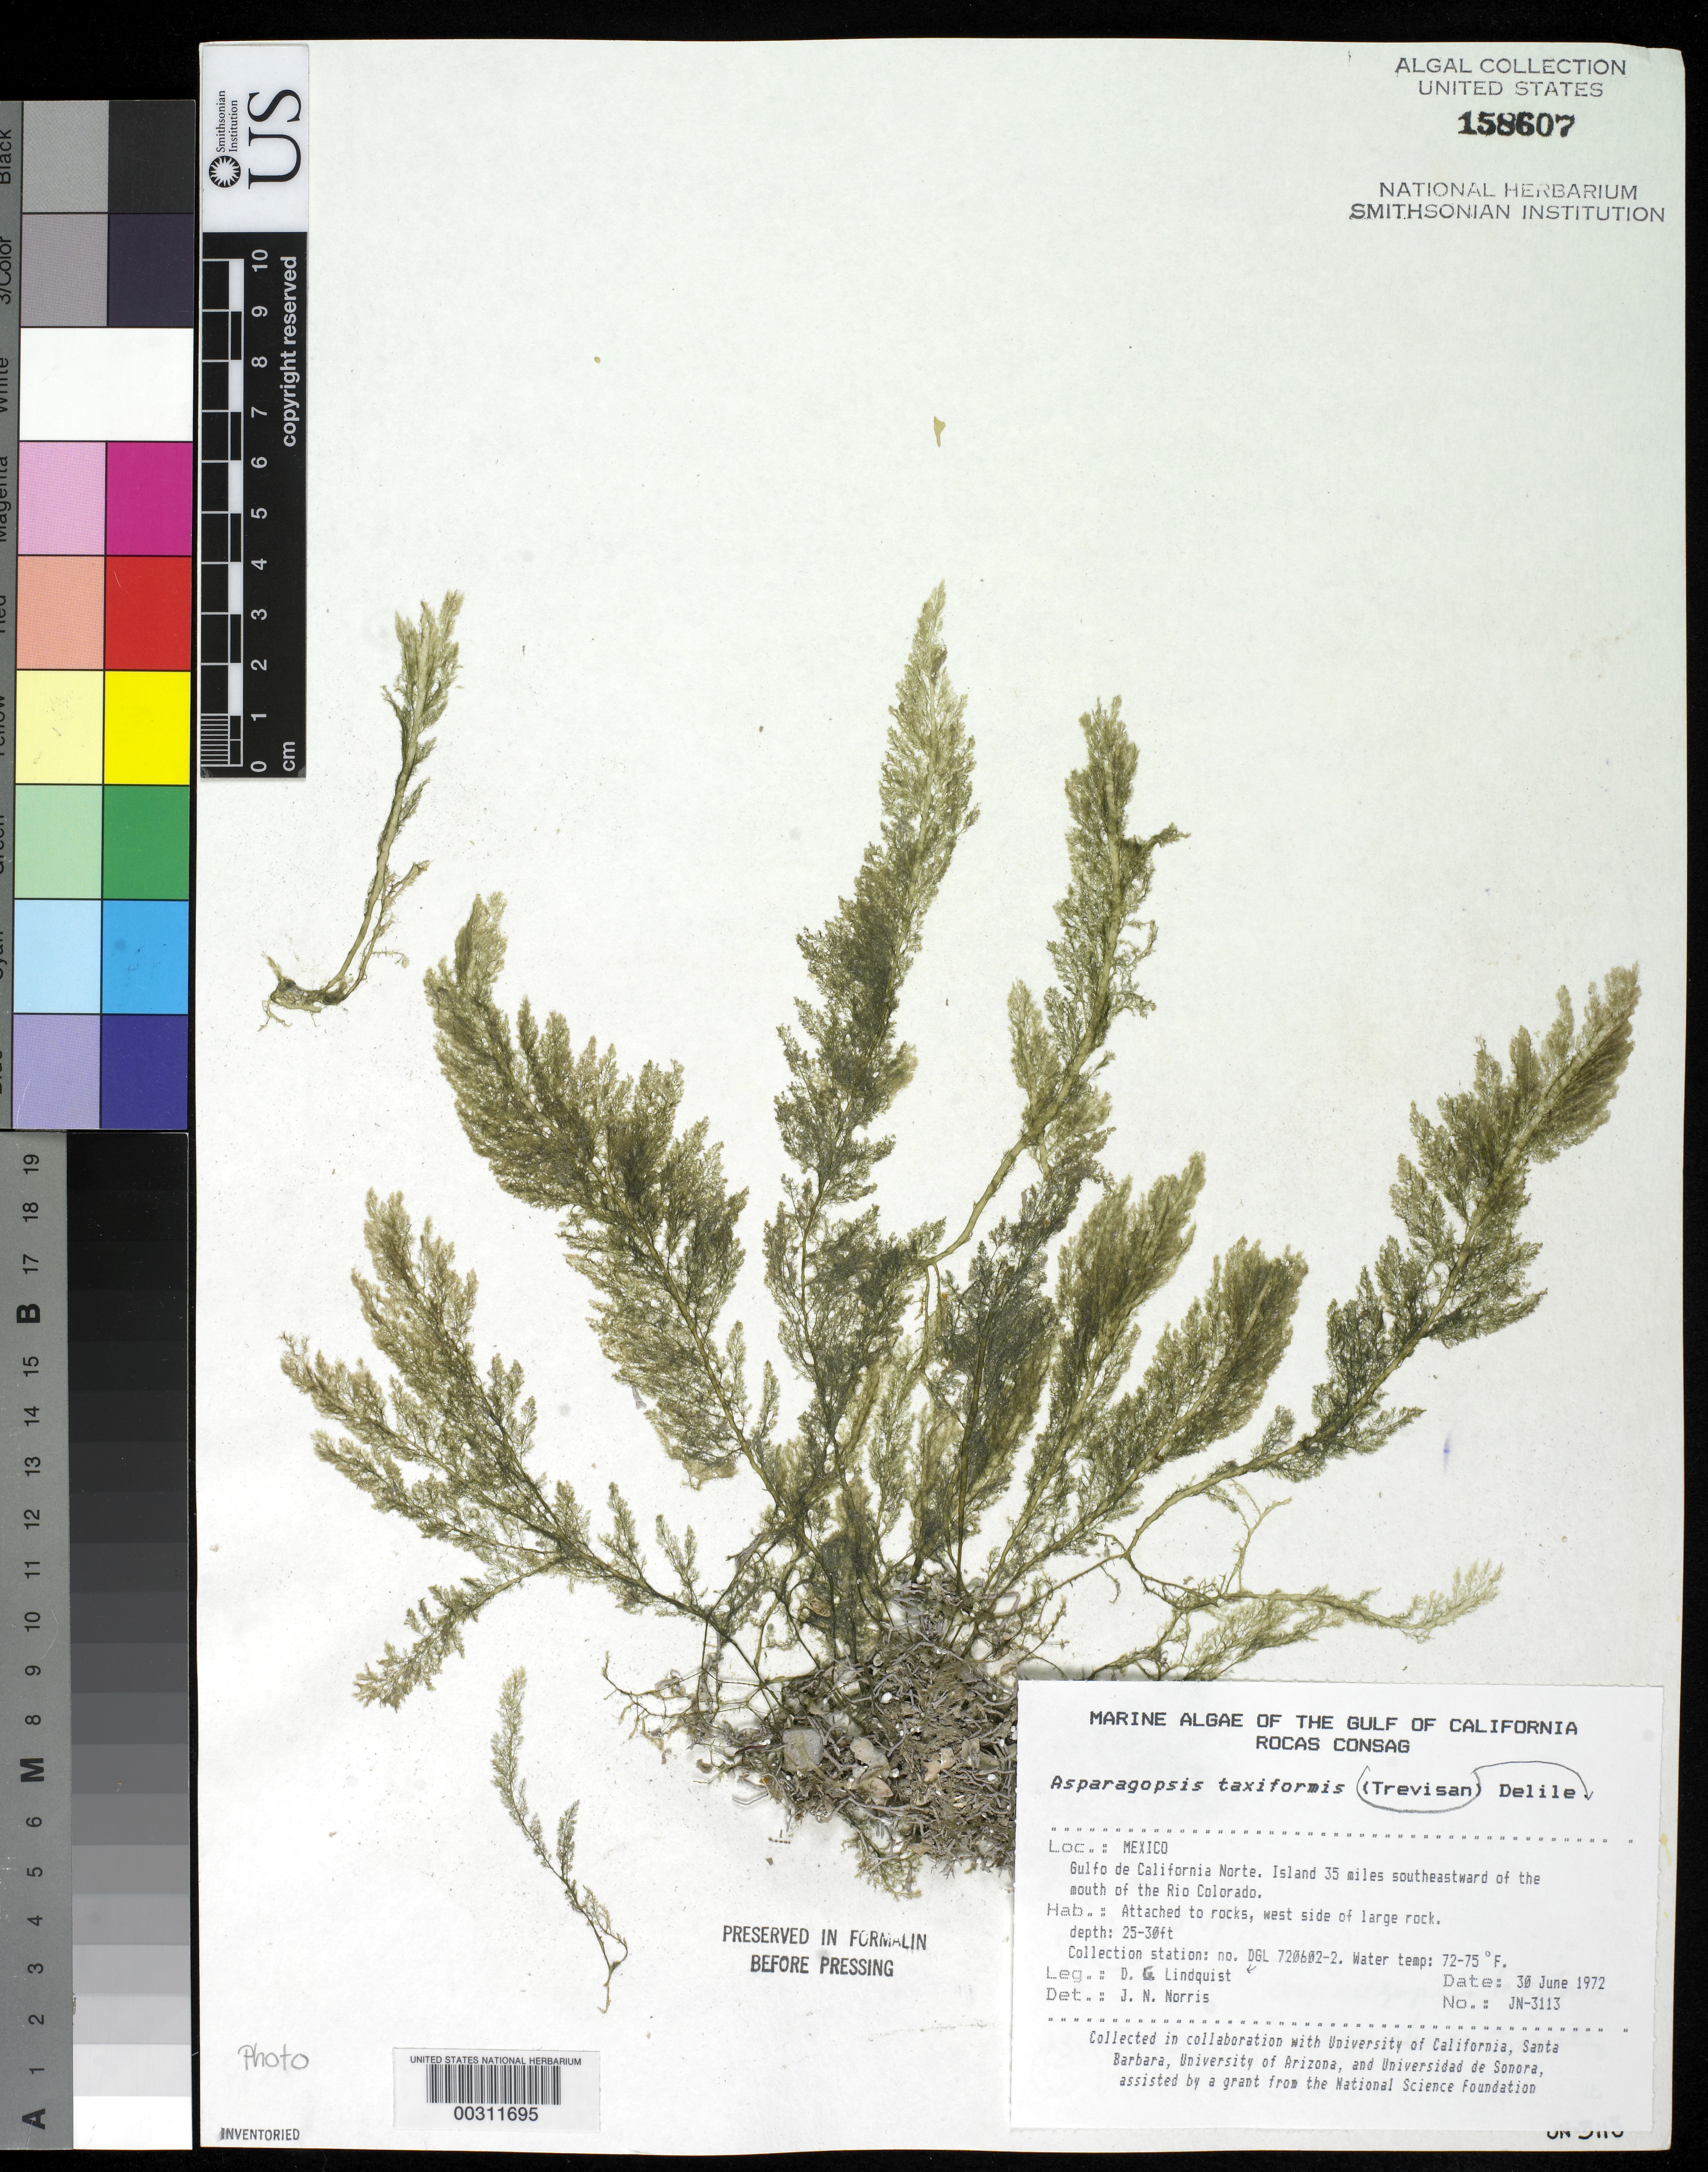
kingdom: Plantae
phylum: Rhodophyta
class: Florideophyceae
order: Bonnemaisoniales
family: Bonnemaisoniaceae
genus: Asparagopsis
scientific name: Asparagopsis taxiformis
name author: (Delile) Trevis.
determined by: Norris, James N.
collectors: D. Lindquist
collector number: JN-3113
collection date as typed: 30 Jun 1972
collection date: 1972-06-30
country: Mexico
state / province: Baja California Norte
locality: Rocas Consag, 35 miles southeast of Rio Colorado mouth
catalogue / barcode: US 158607